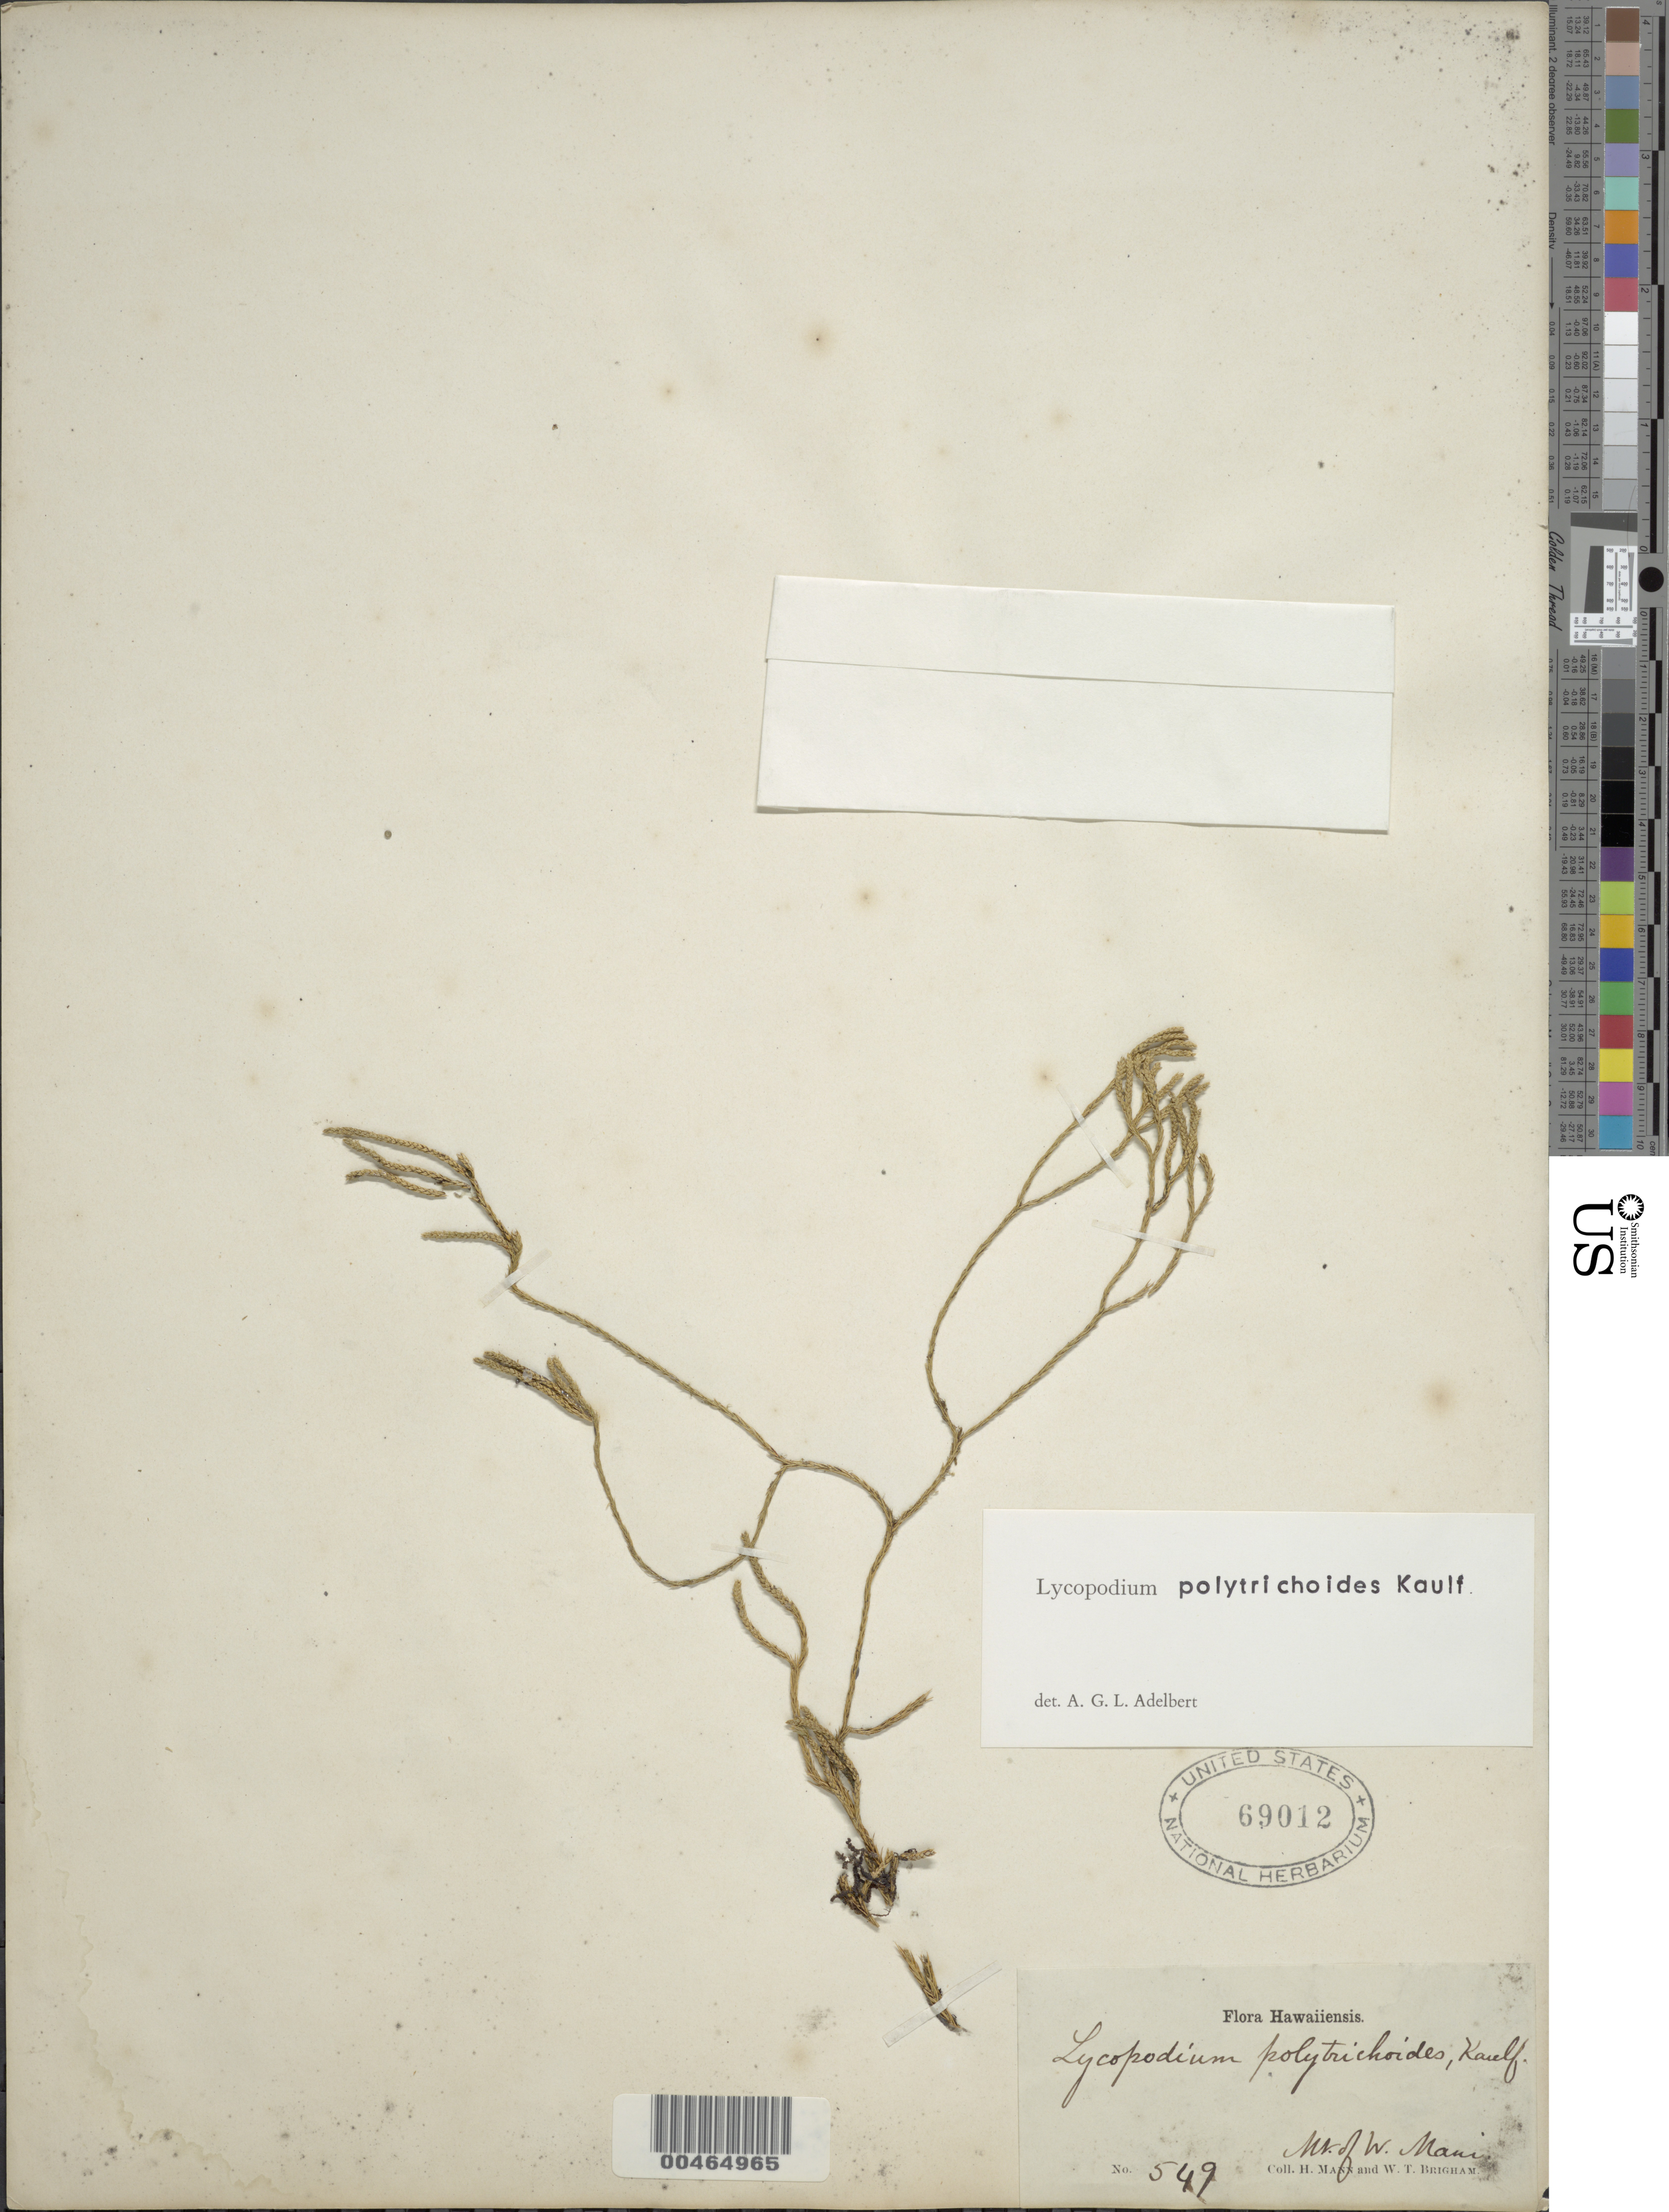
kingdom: Plantae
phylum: Tracheophyta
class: Lycopodiopsida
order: Lycopodiales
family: Lycopodiaceae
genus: Phlegmariurus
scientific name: Phlegmariurus filiformis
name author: (Sw.) W.H. Wagner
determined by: Field, A. R.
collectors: H. Mann & W. T. Brigham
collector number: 549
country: United States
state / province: Hawaii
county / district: Maui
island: Maui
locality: Mountain of W Maui, Maui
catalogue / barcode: US 69012